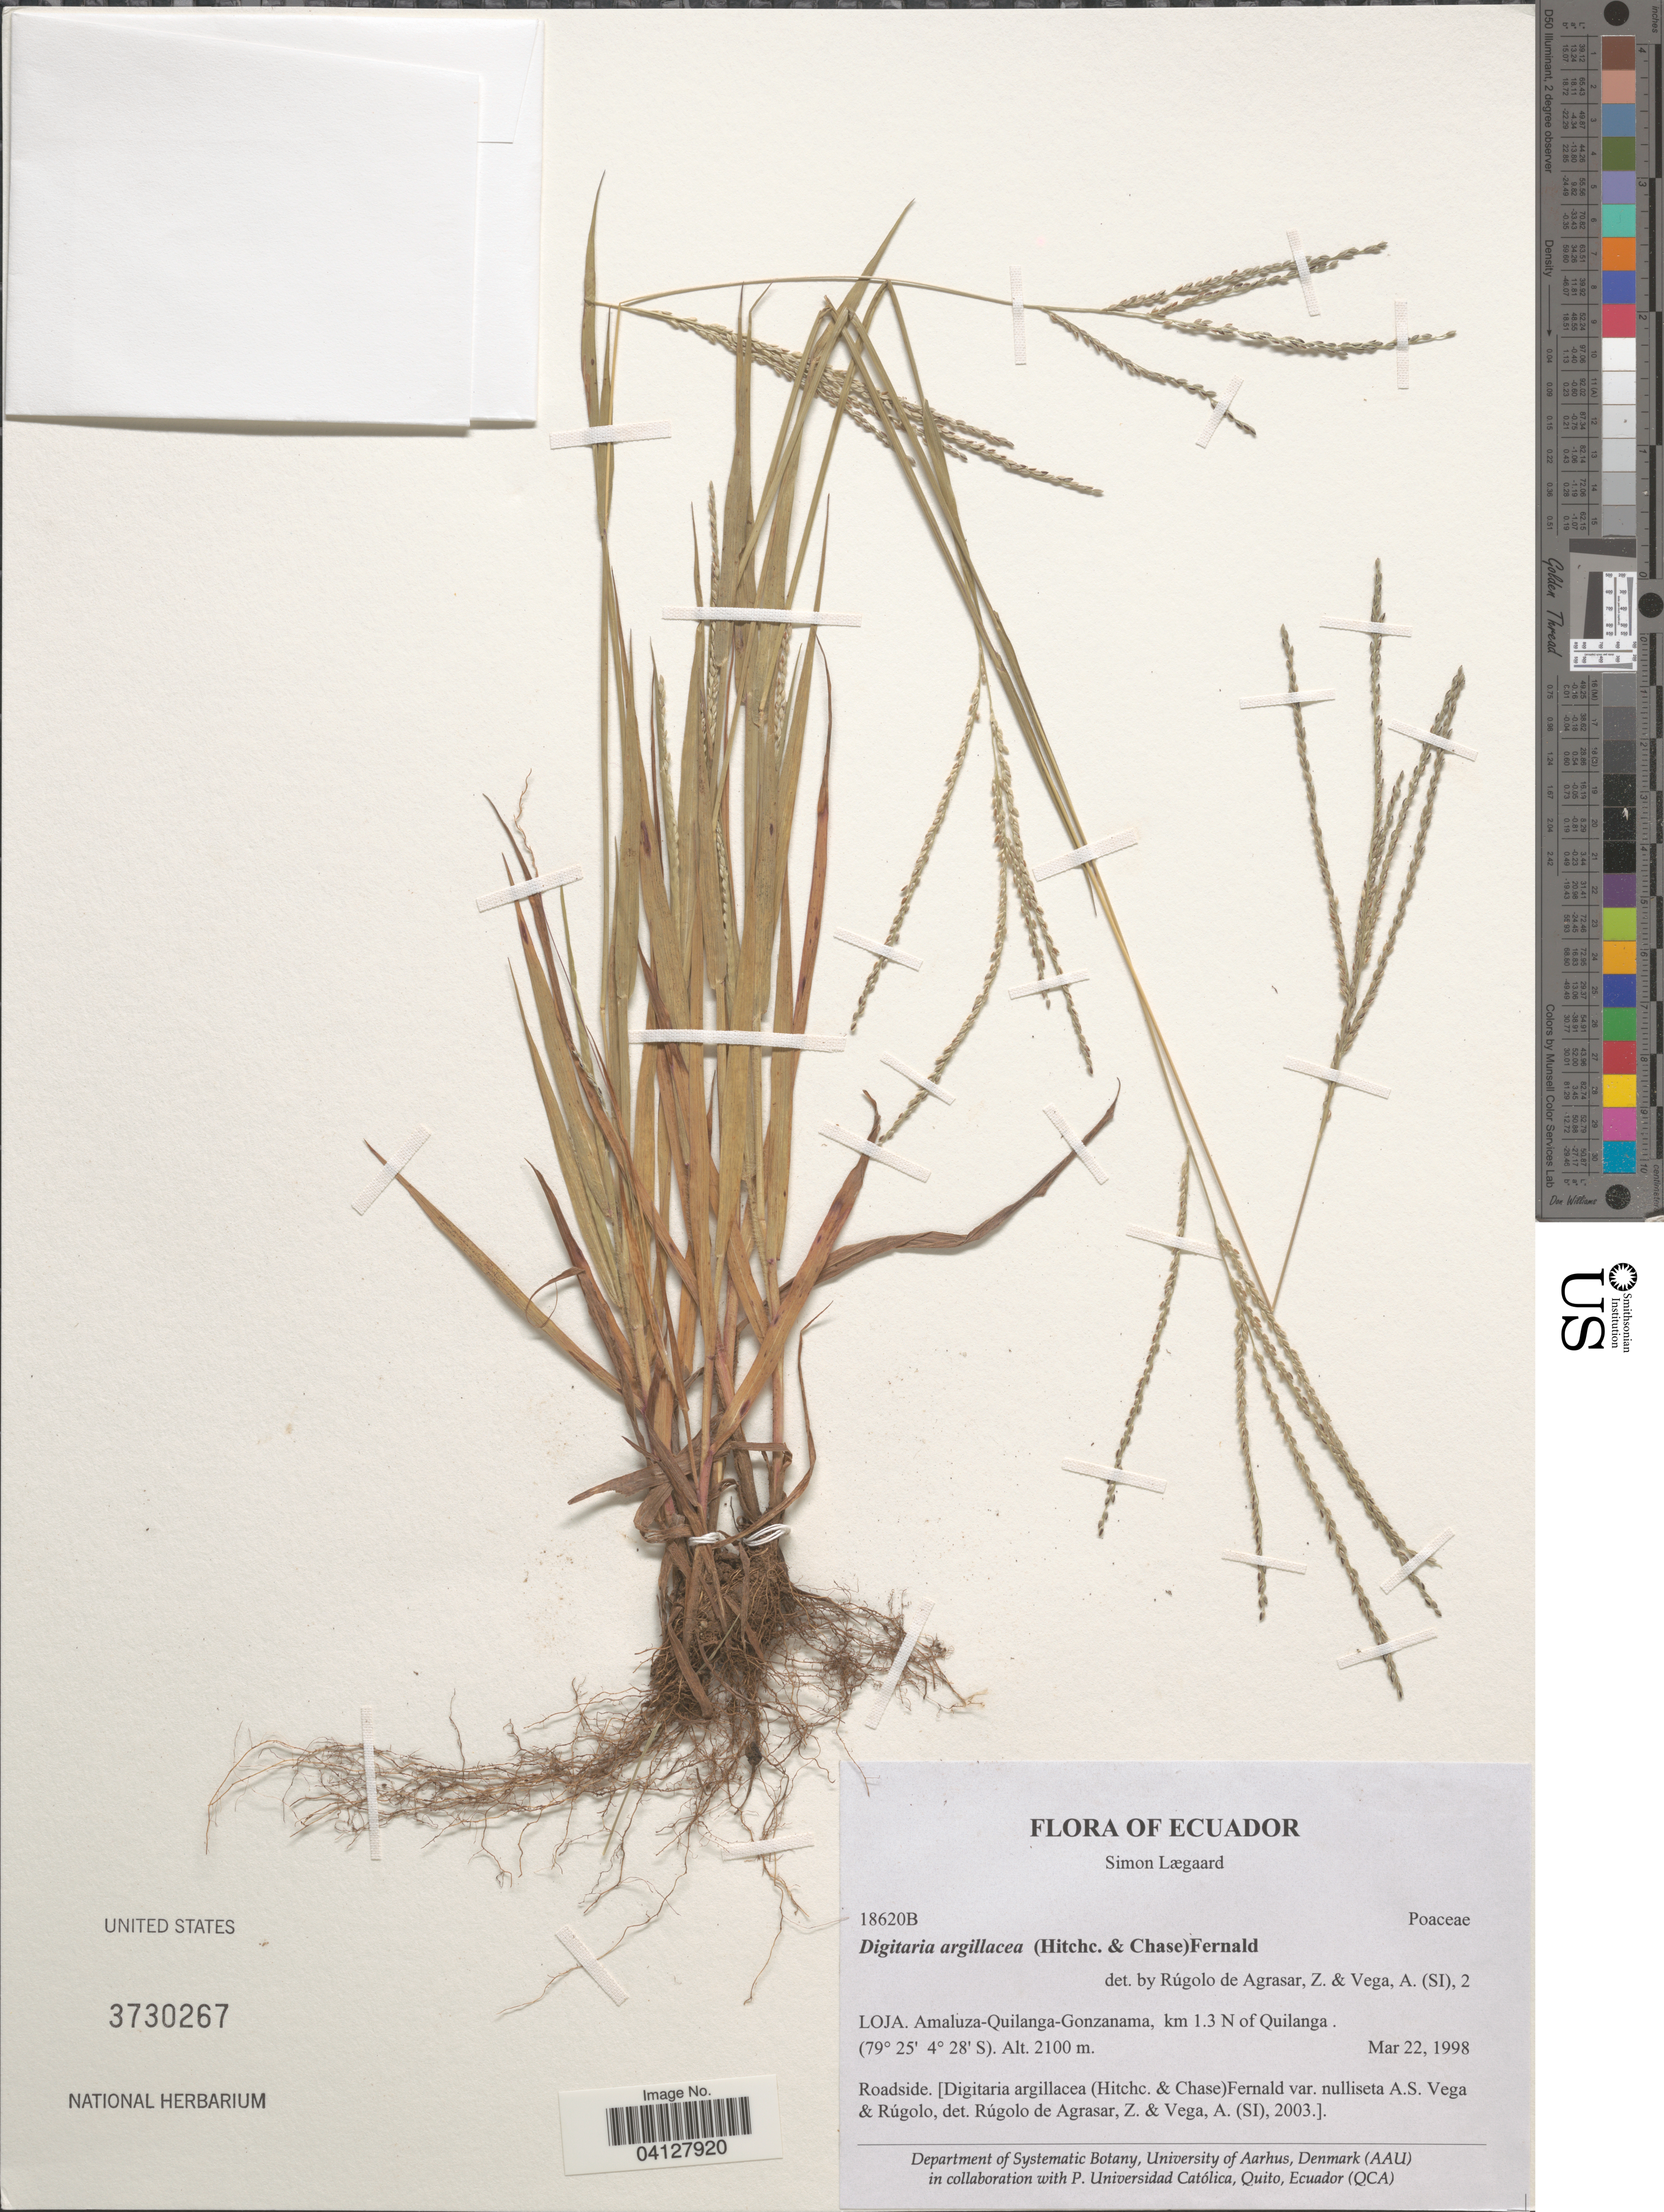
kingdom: Plantae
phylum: Tracheophyta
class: Liliopsida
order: Poales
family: Poaceae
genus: Digitaria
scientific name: Digitaria argillacea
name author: (Hitchc. & Chase) Fernald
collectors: S. Lægaard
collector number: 18620B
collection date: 1998-03-22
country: Ecuador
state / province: Loja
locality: Amaluza-Quilanga-Gonzanama, km 1.3 N of Quilanga.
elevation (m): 2100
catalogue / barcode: US 3730267